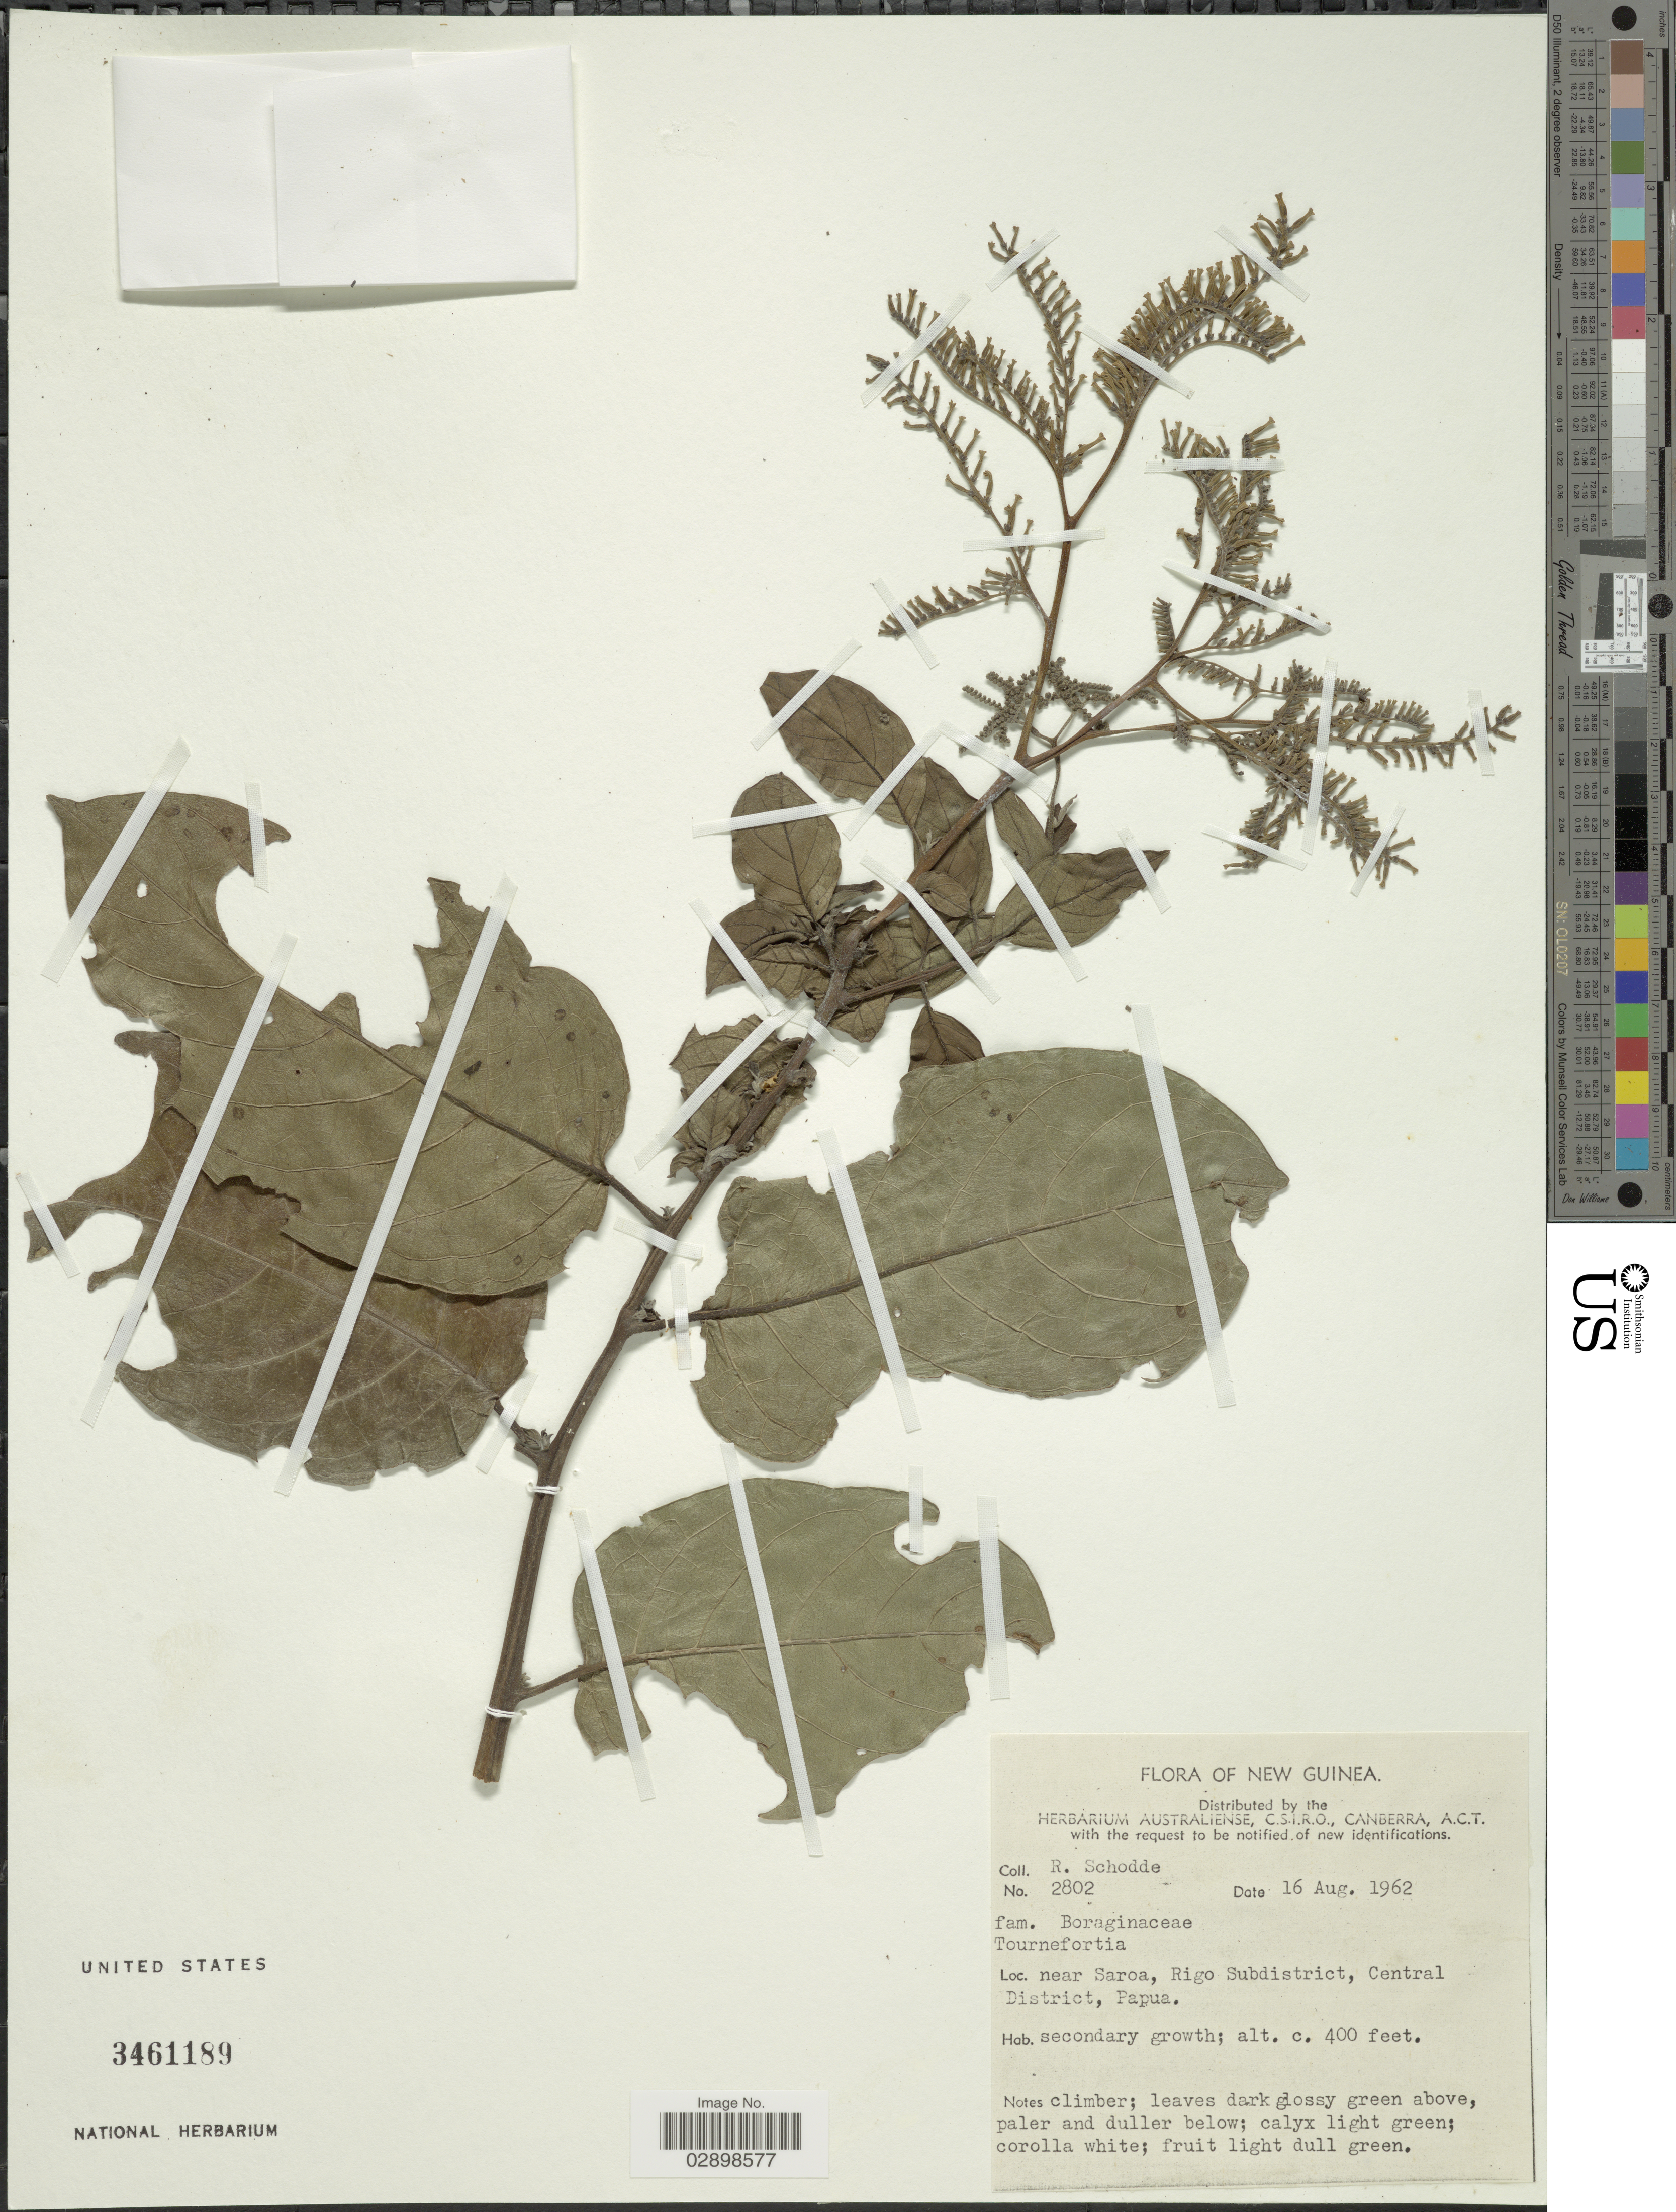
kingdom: Plantae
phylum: Tracheophyta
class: Magnoliopsida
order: Boraginales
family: Heliotropiaceae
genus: Tournefortia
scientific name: Tournefortia sp.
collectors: R. Schodde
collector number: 2802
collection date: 1962-08-16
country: Papua New Guinea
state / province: Central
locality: New Guinea. Near Saroa, Rigo Subdistrict, Central District, Papua.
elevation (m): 122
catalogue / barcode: US 3461189